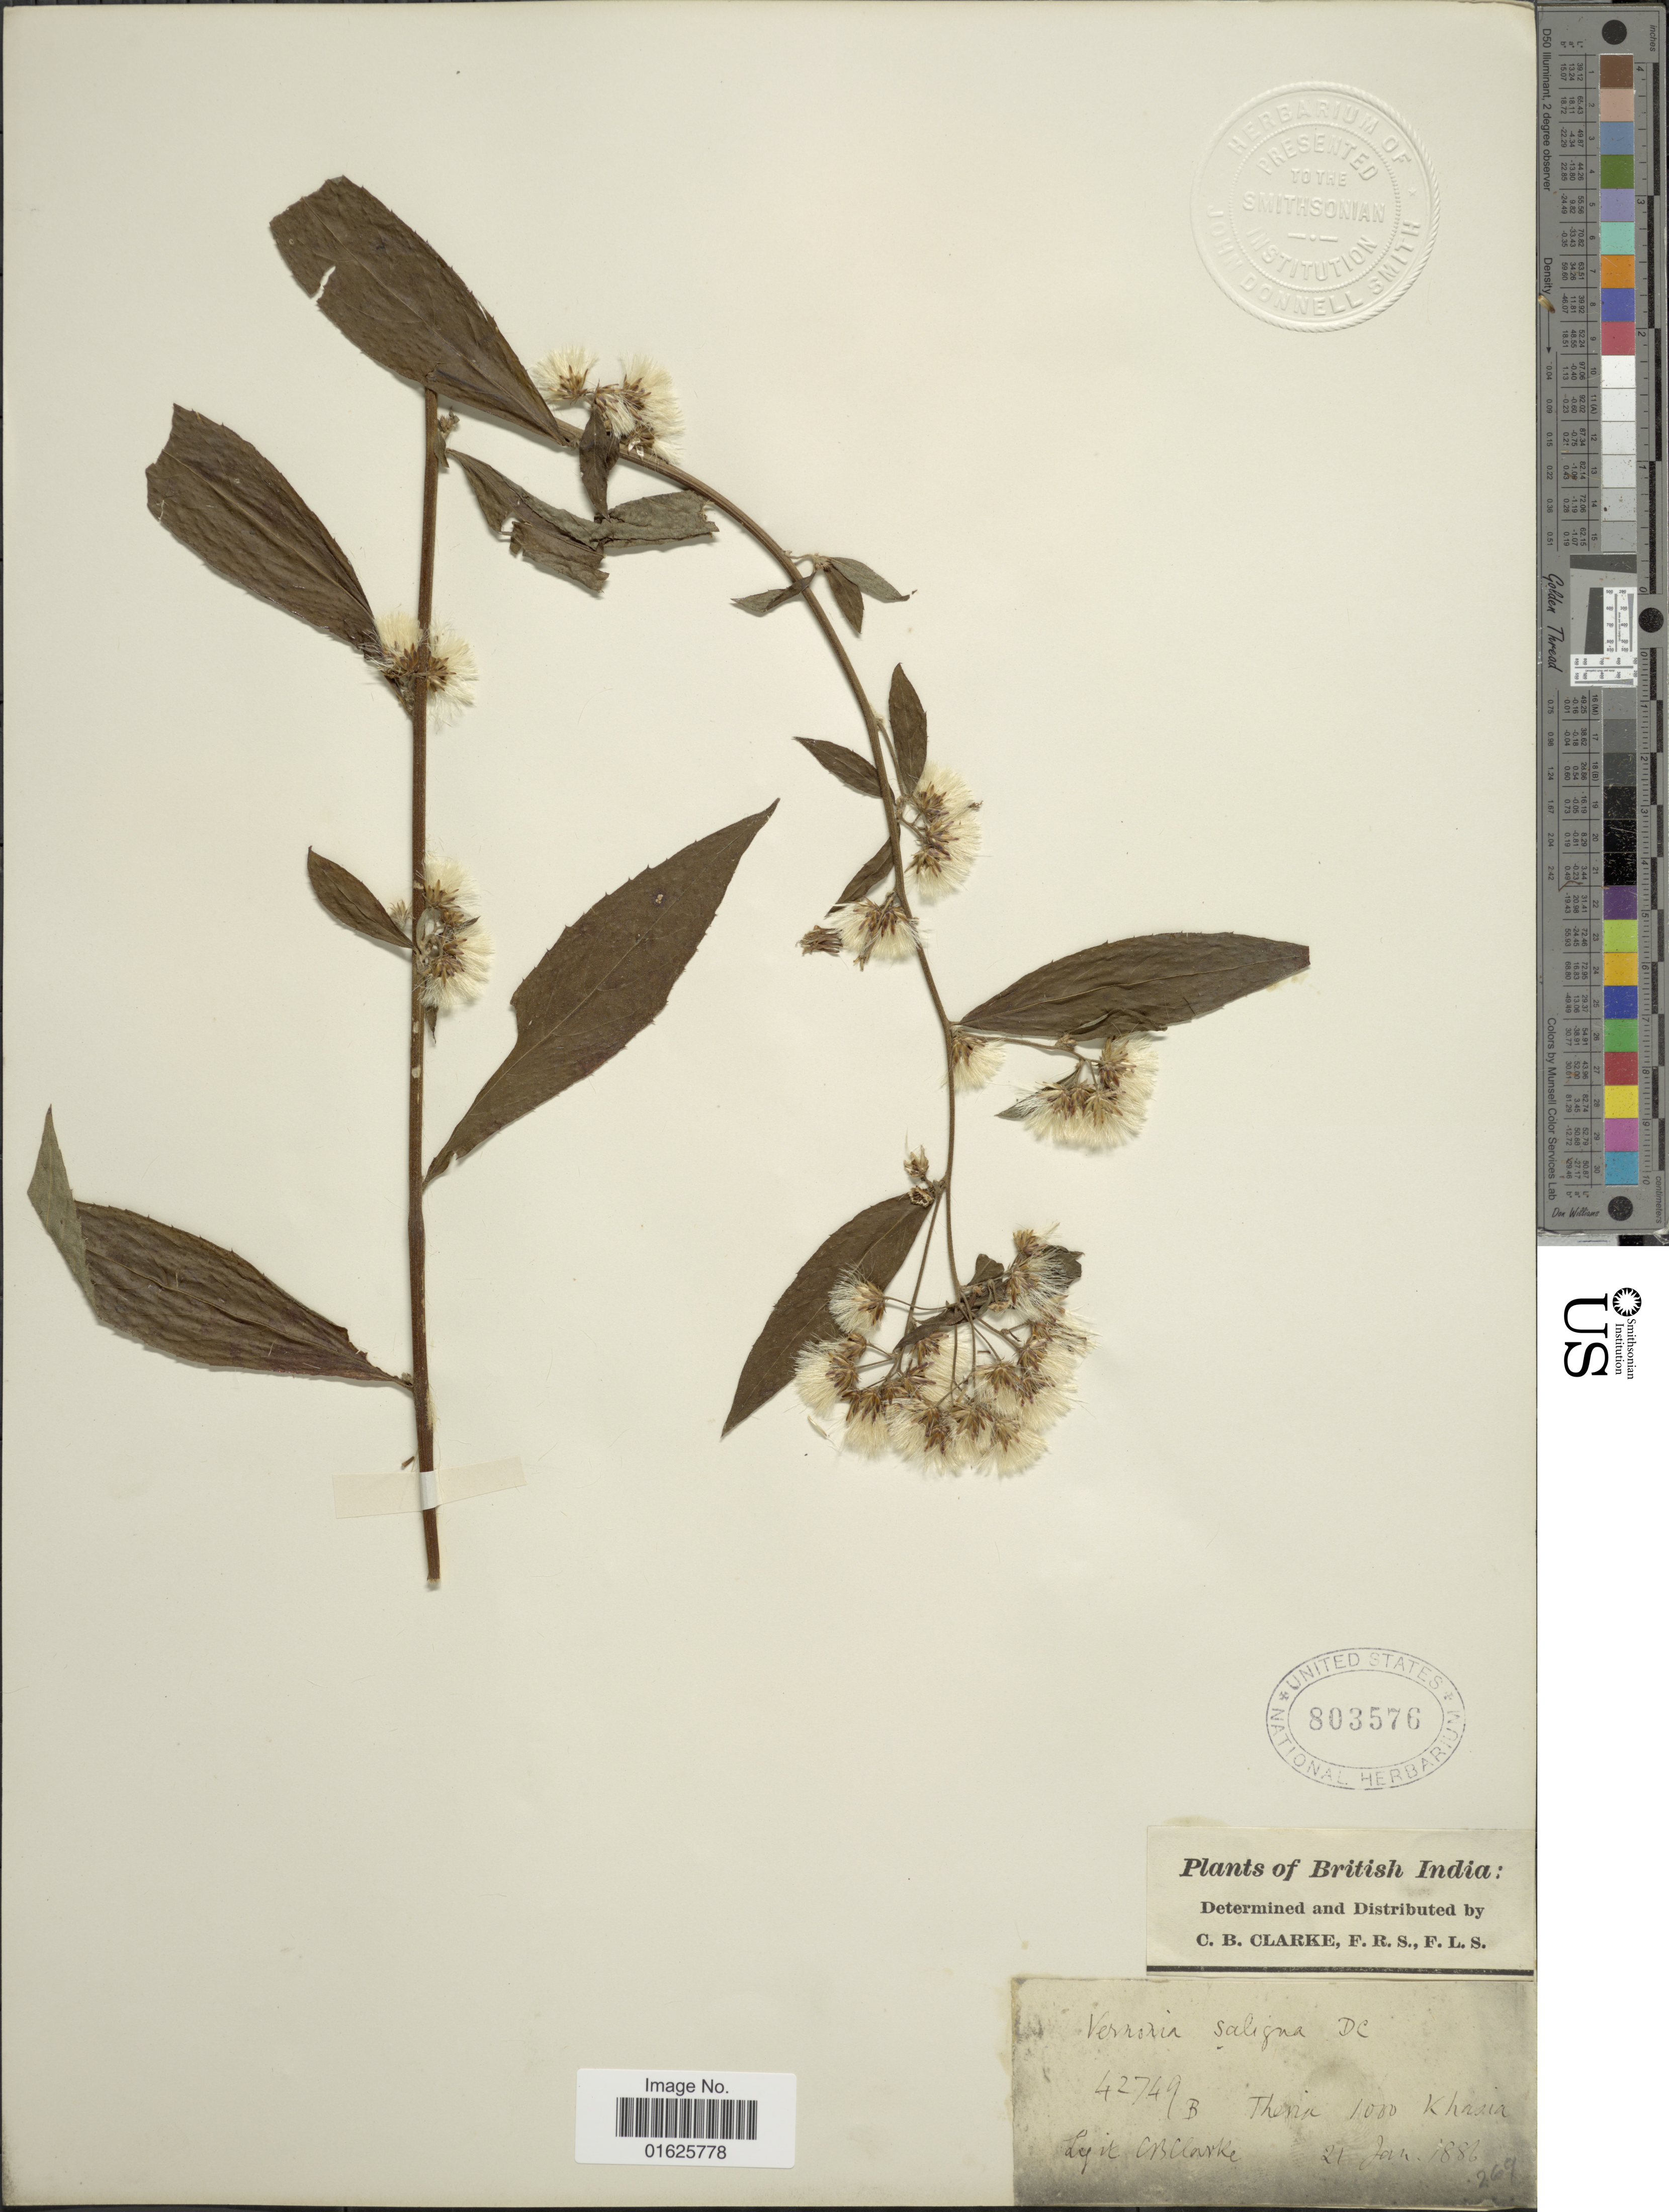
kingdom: Plantae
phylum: Tracheophyta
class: Magnoliopsida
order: Asterales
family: Asteraceae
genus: Acilepis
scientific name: Acilepis attenuata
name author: (Wall. ex DC.) H. Rob. & Skvarla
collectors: C. B. Clarke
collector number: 42749B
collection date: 1886-01-21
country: India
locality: British India, Thevia, Khasia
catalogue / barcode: US 803576